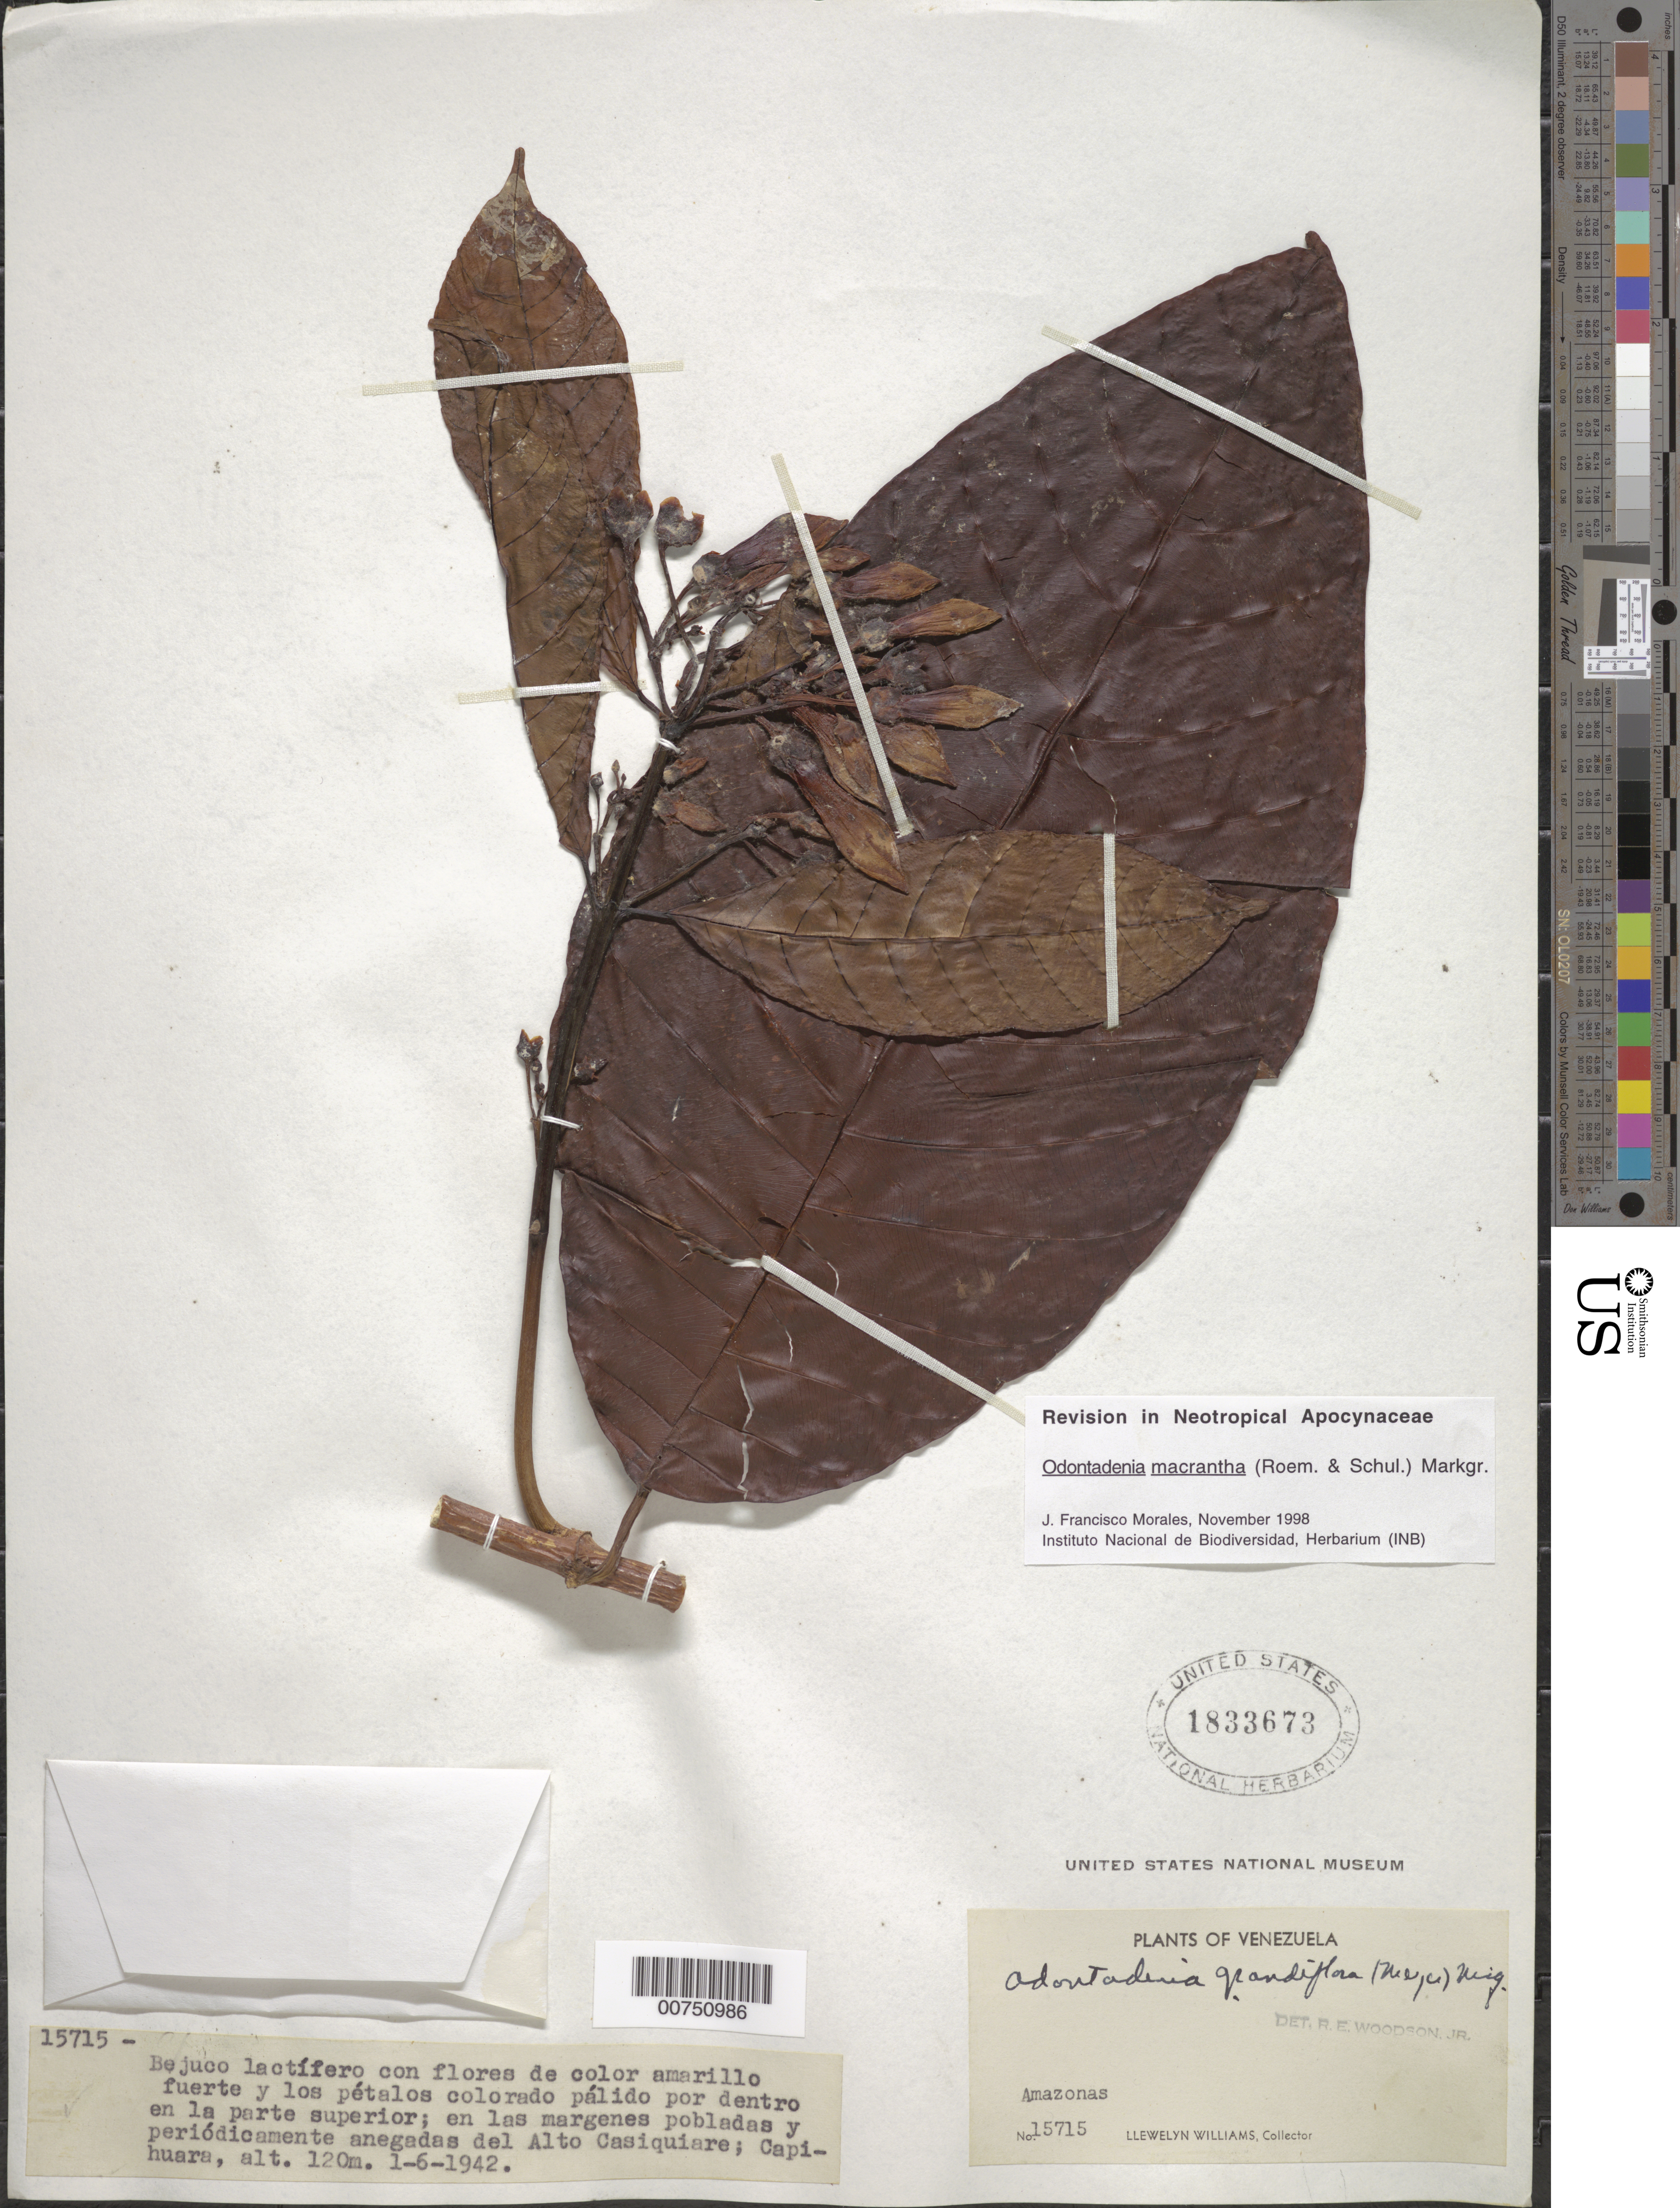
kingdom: Plantae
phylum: Tracheophyta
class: Magnoliopsida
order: Gentianales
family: Apocynaceae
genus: Odontadenia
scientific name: Odontadenia macrantha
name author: (Roem. & Schult.) Markgr.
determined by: Morales, J. F.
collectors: Ll. Williams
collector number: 15715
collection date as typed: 1-Jun-42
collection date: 1942-06-01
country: Venezuela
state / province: Amazonas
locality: Capihuara, Alto Casiquiare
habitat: Margen poblado y periodicamente inundada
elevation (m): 120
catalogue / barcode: US 1833673